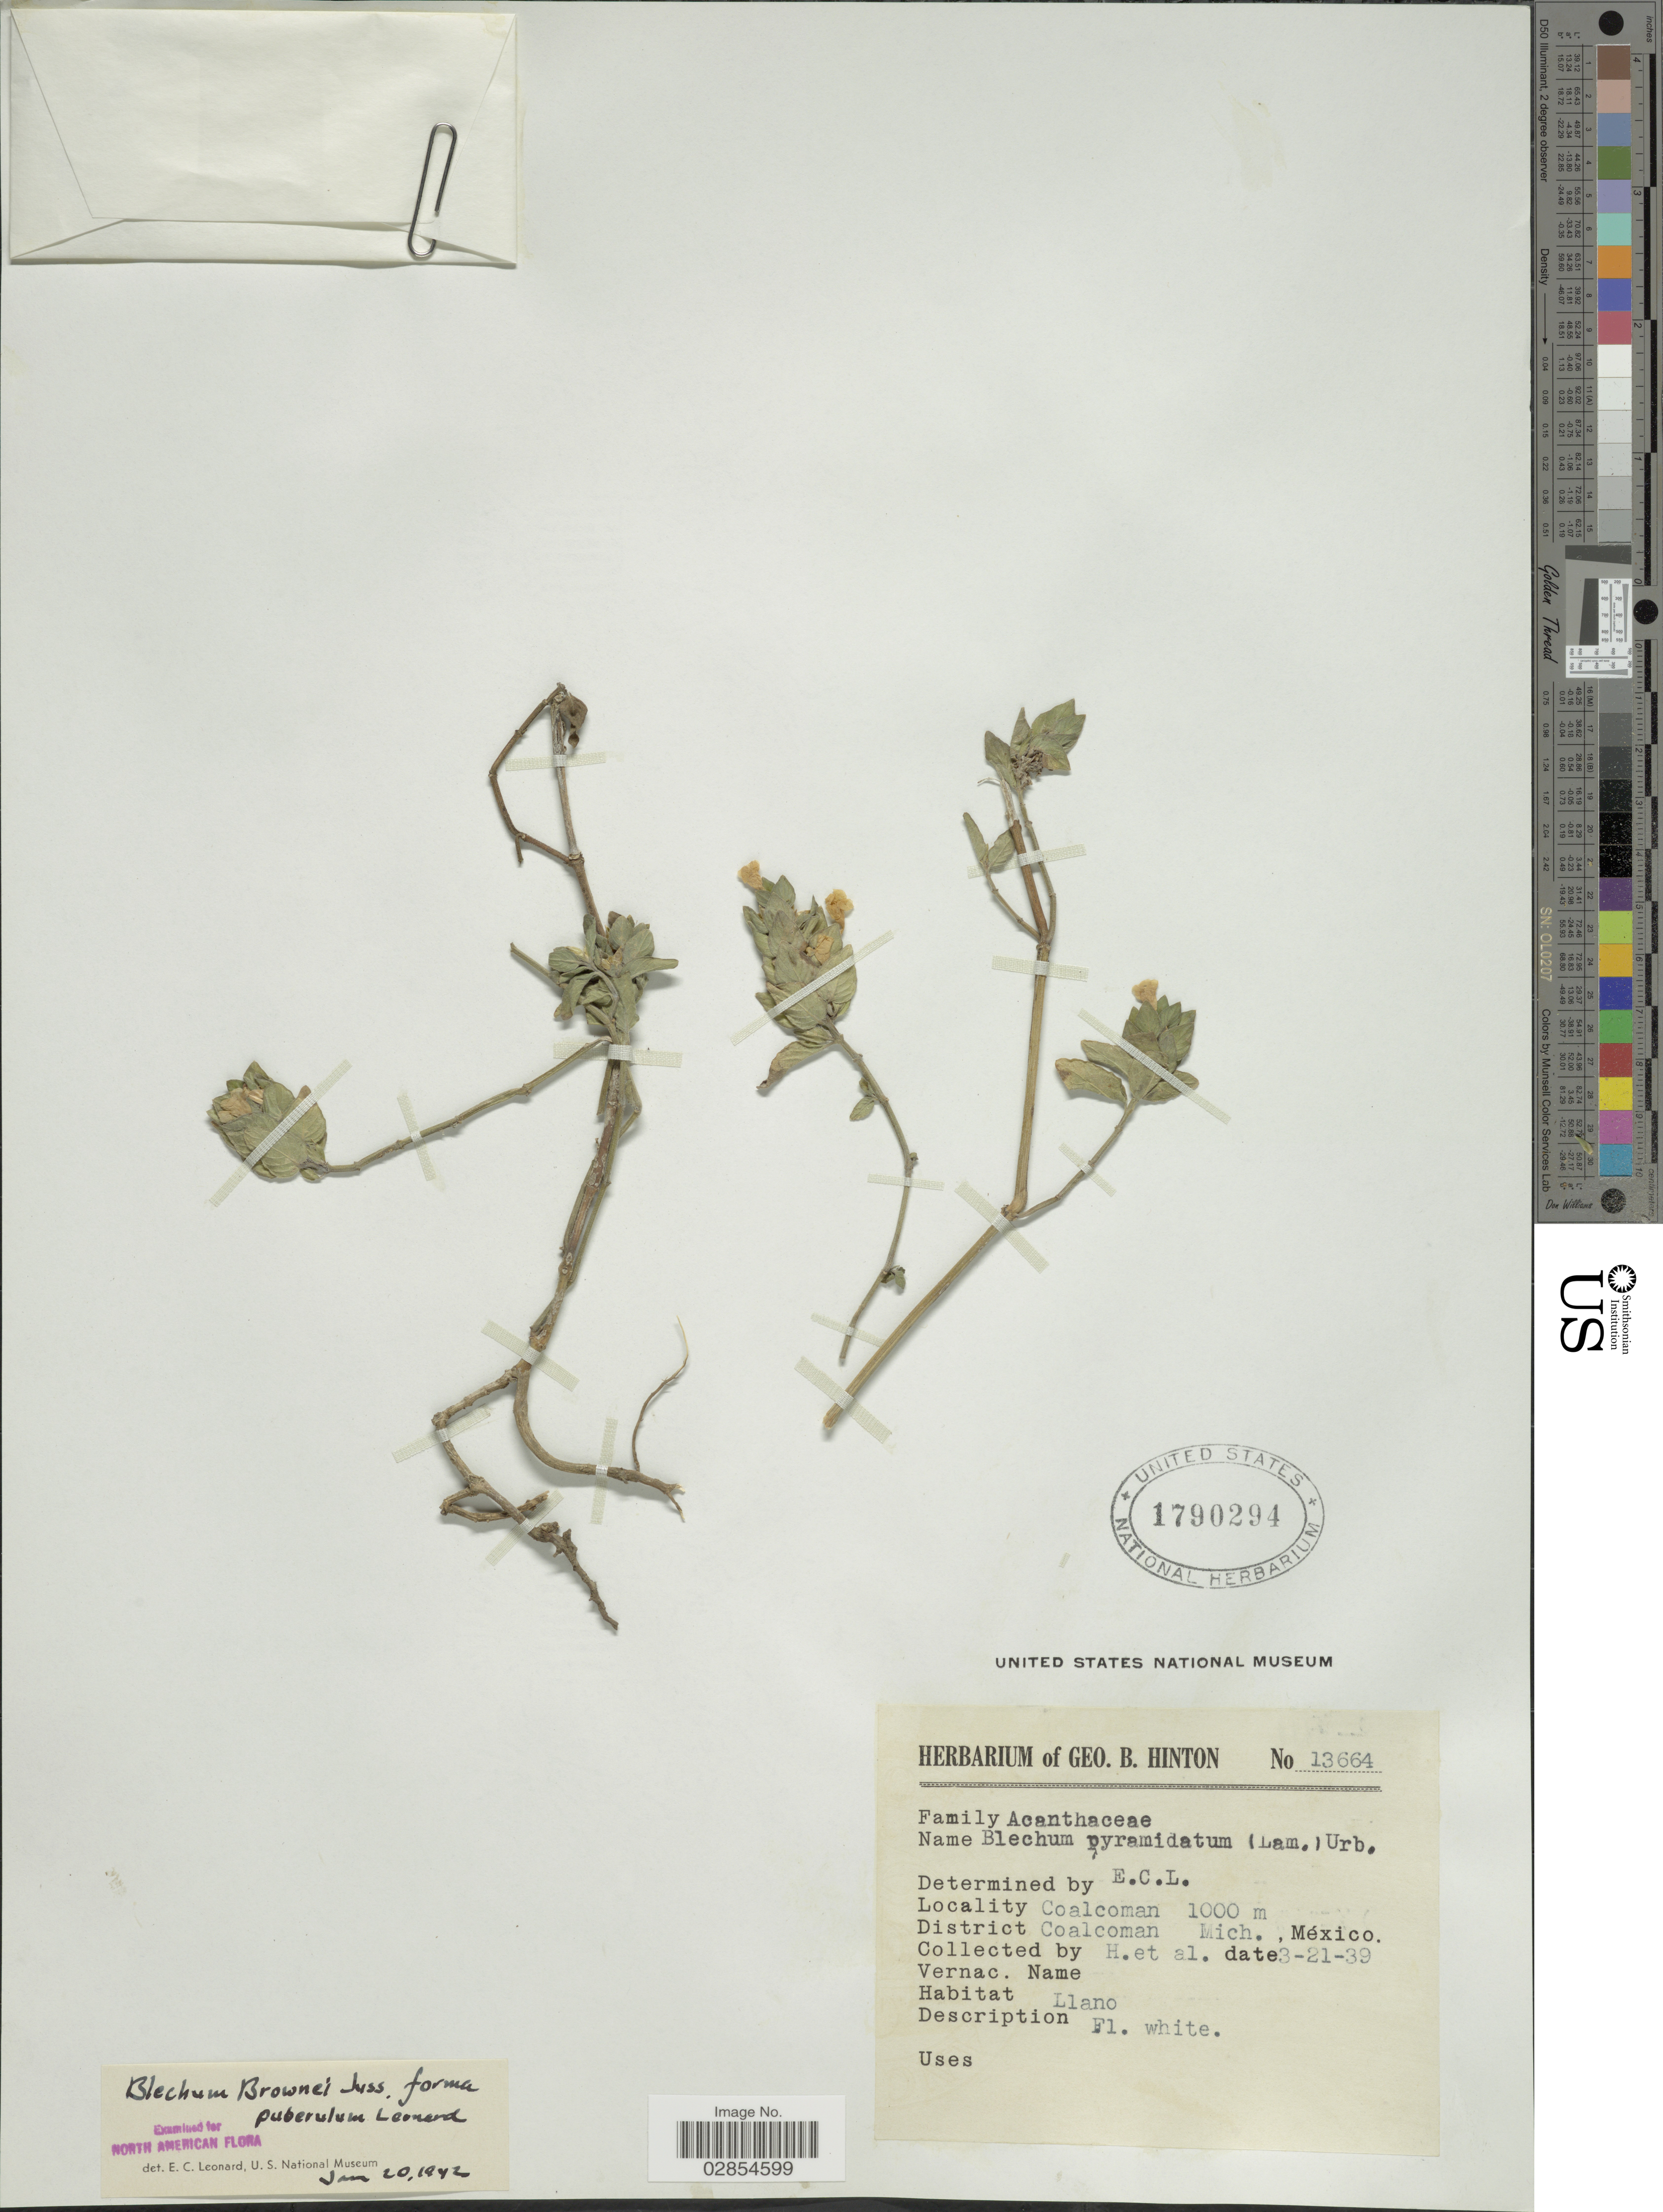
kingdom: Plantae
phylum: Tracheophyta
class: Magnoliopsida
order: Lamiales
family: Acanthaceae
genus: Blechum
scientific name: Blechum pyramidatum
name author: (Lam.) Urb.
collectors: G. B. Hinton & et al.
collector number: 13664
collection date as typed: Transcribed d/m/y: 21/3/39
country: Mexico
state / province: Michoacán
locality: Coalcoman. District Coalcoman. Mich., México.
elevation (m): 1000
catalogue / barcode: US 1790294